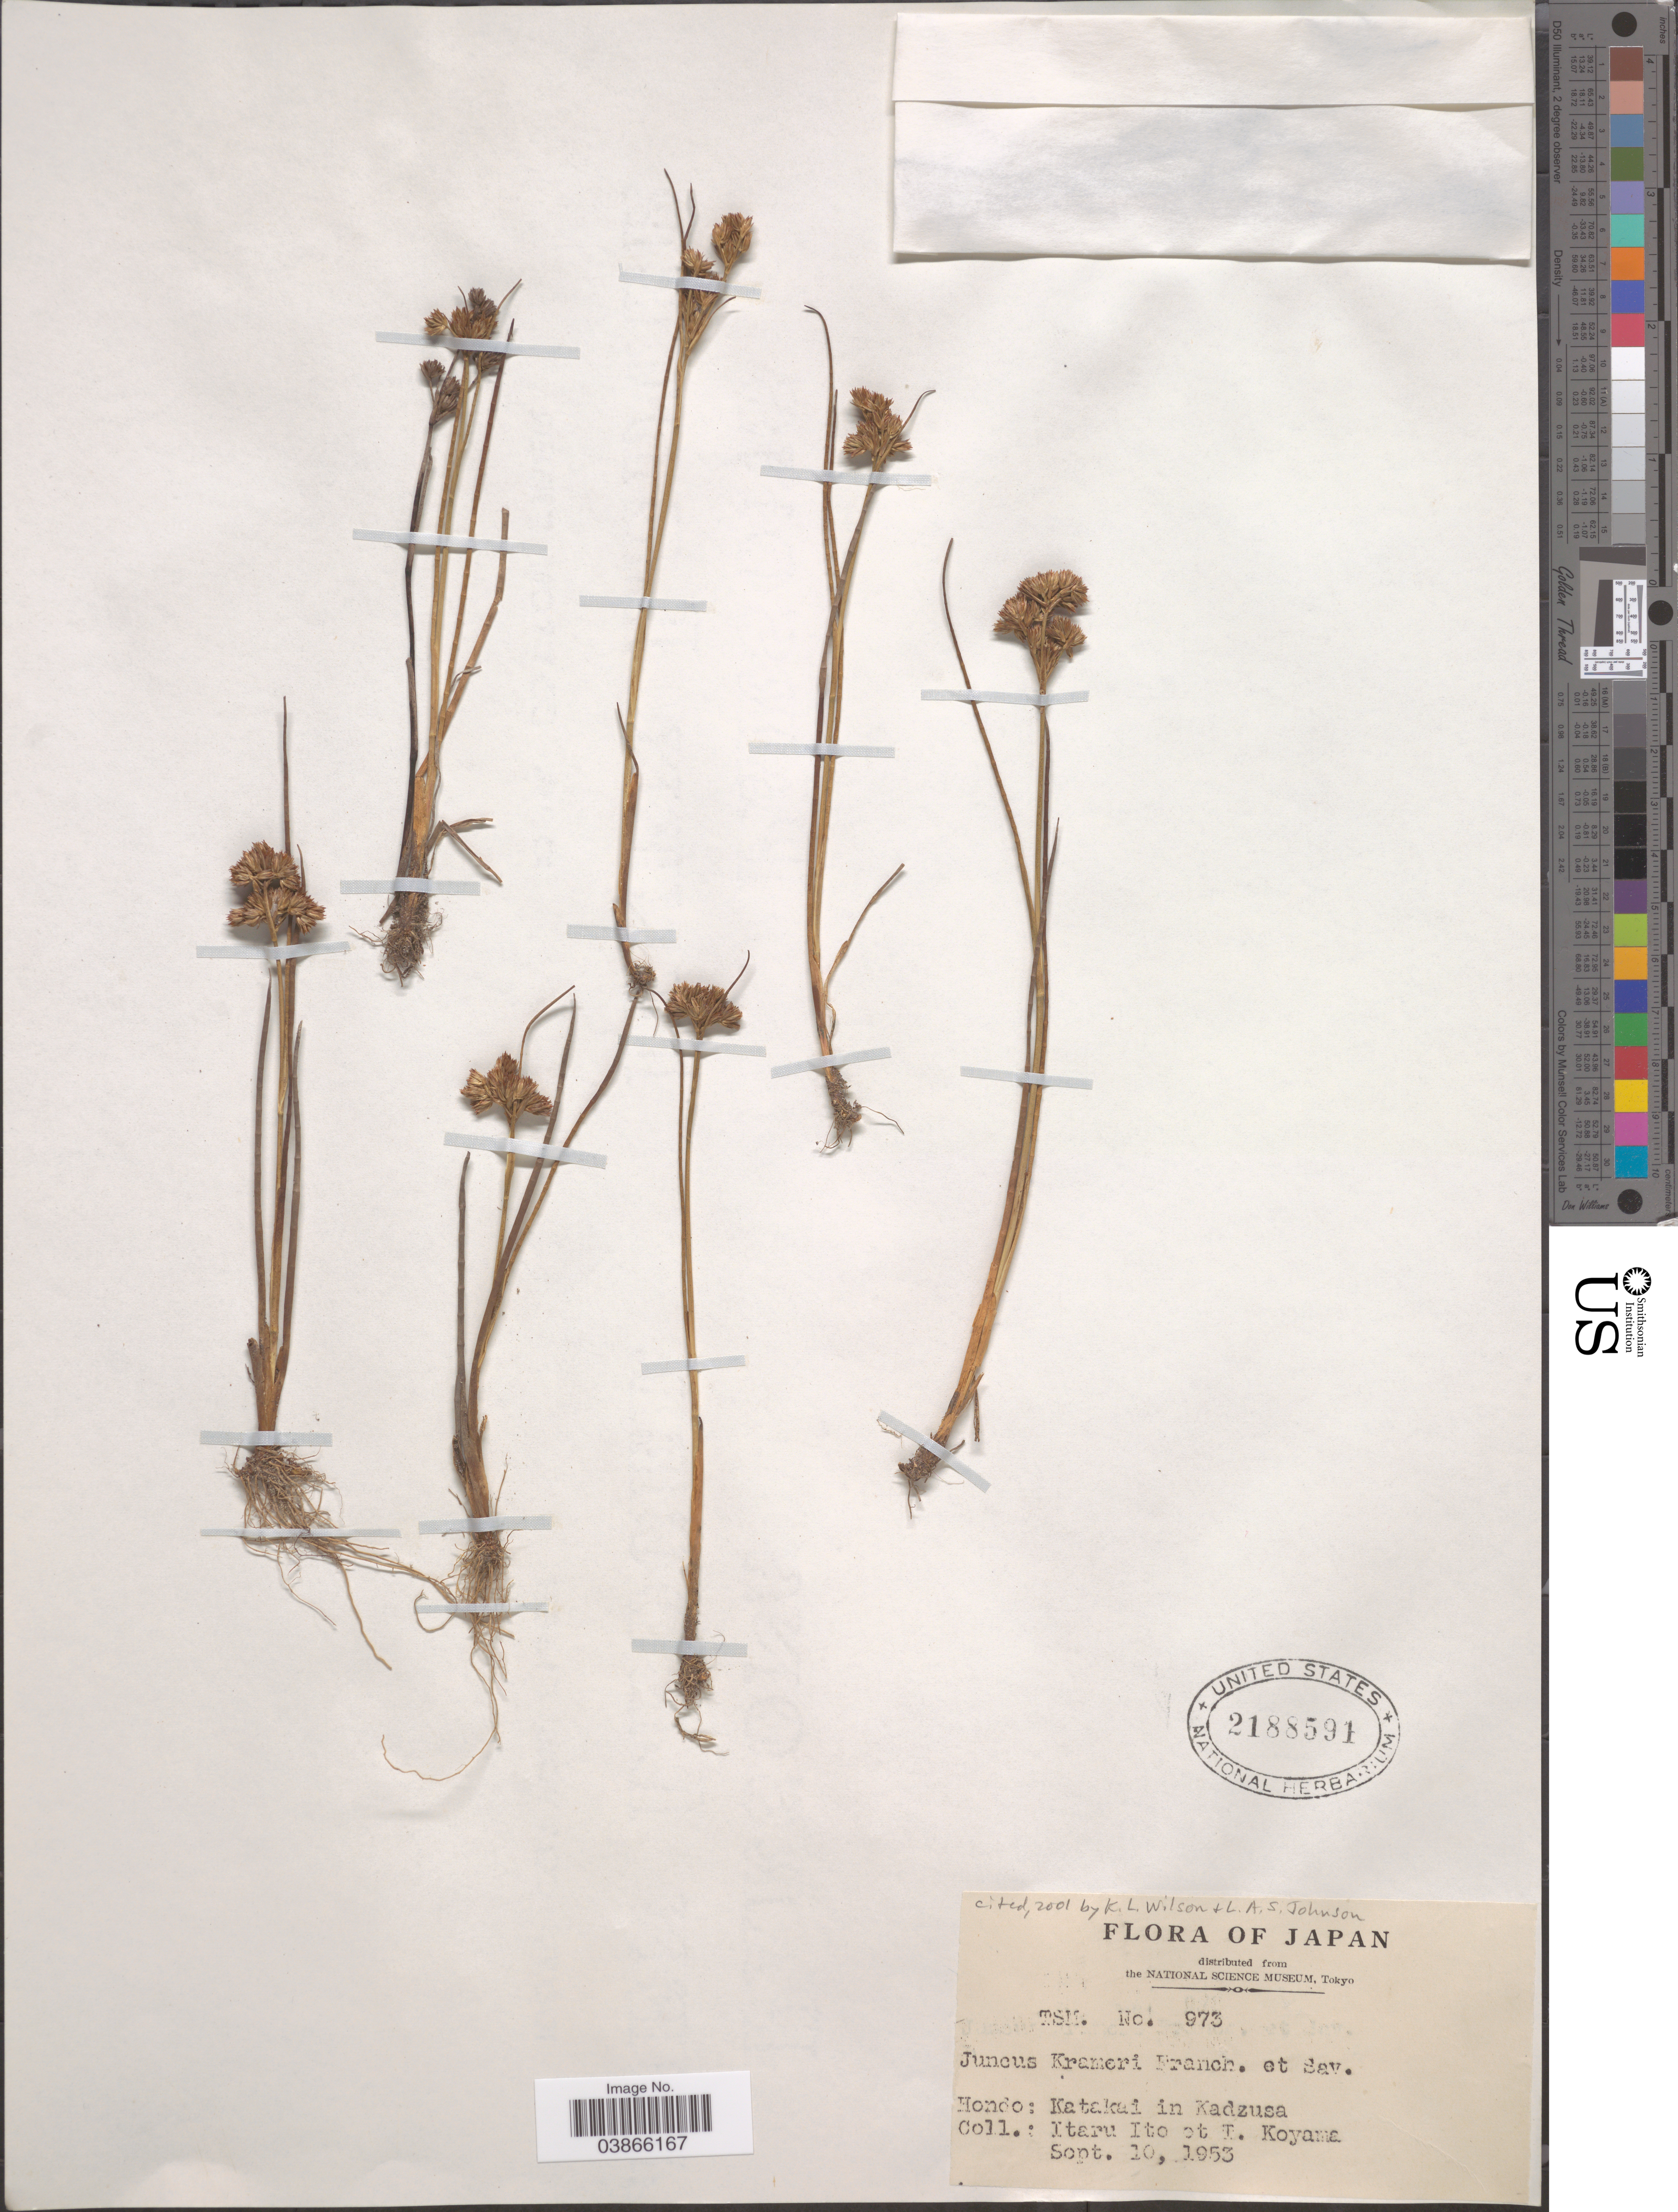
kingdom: Plantae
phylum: Tracheophyta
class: Liliopsida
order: Poales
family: Juncaceae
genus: Juncus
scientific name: Juncus krameri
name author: Franch. & Sav.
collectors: I. Ito & T. Koyama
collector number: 973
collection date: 1953-09-10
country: Japan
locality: Hondo: Katakai in Kadzusa.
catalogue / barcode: US 2188591